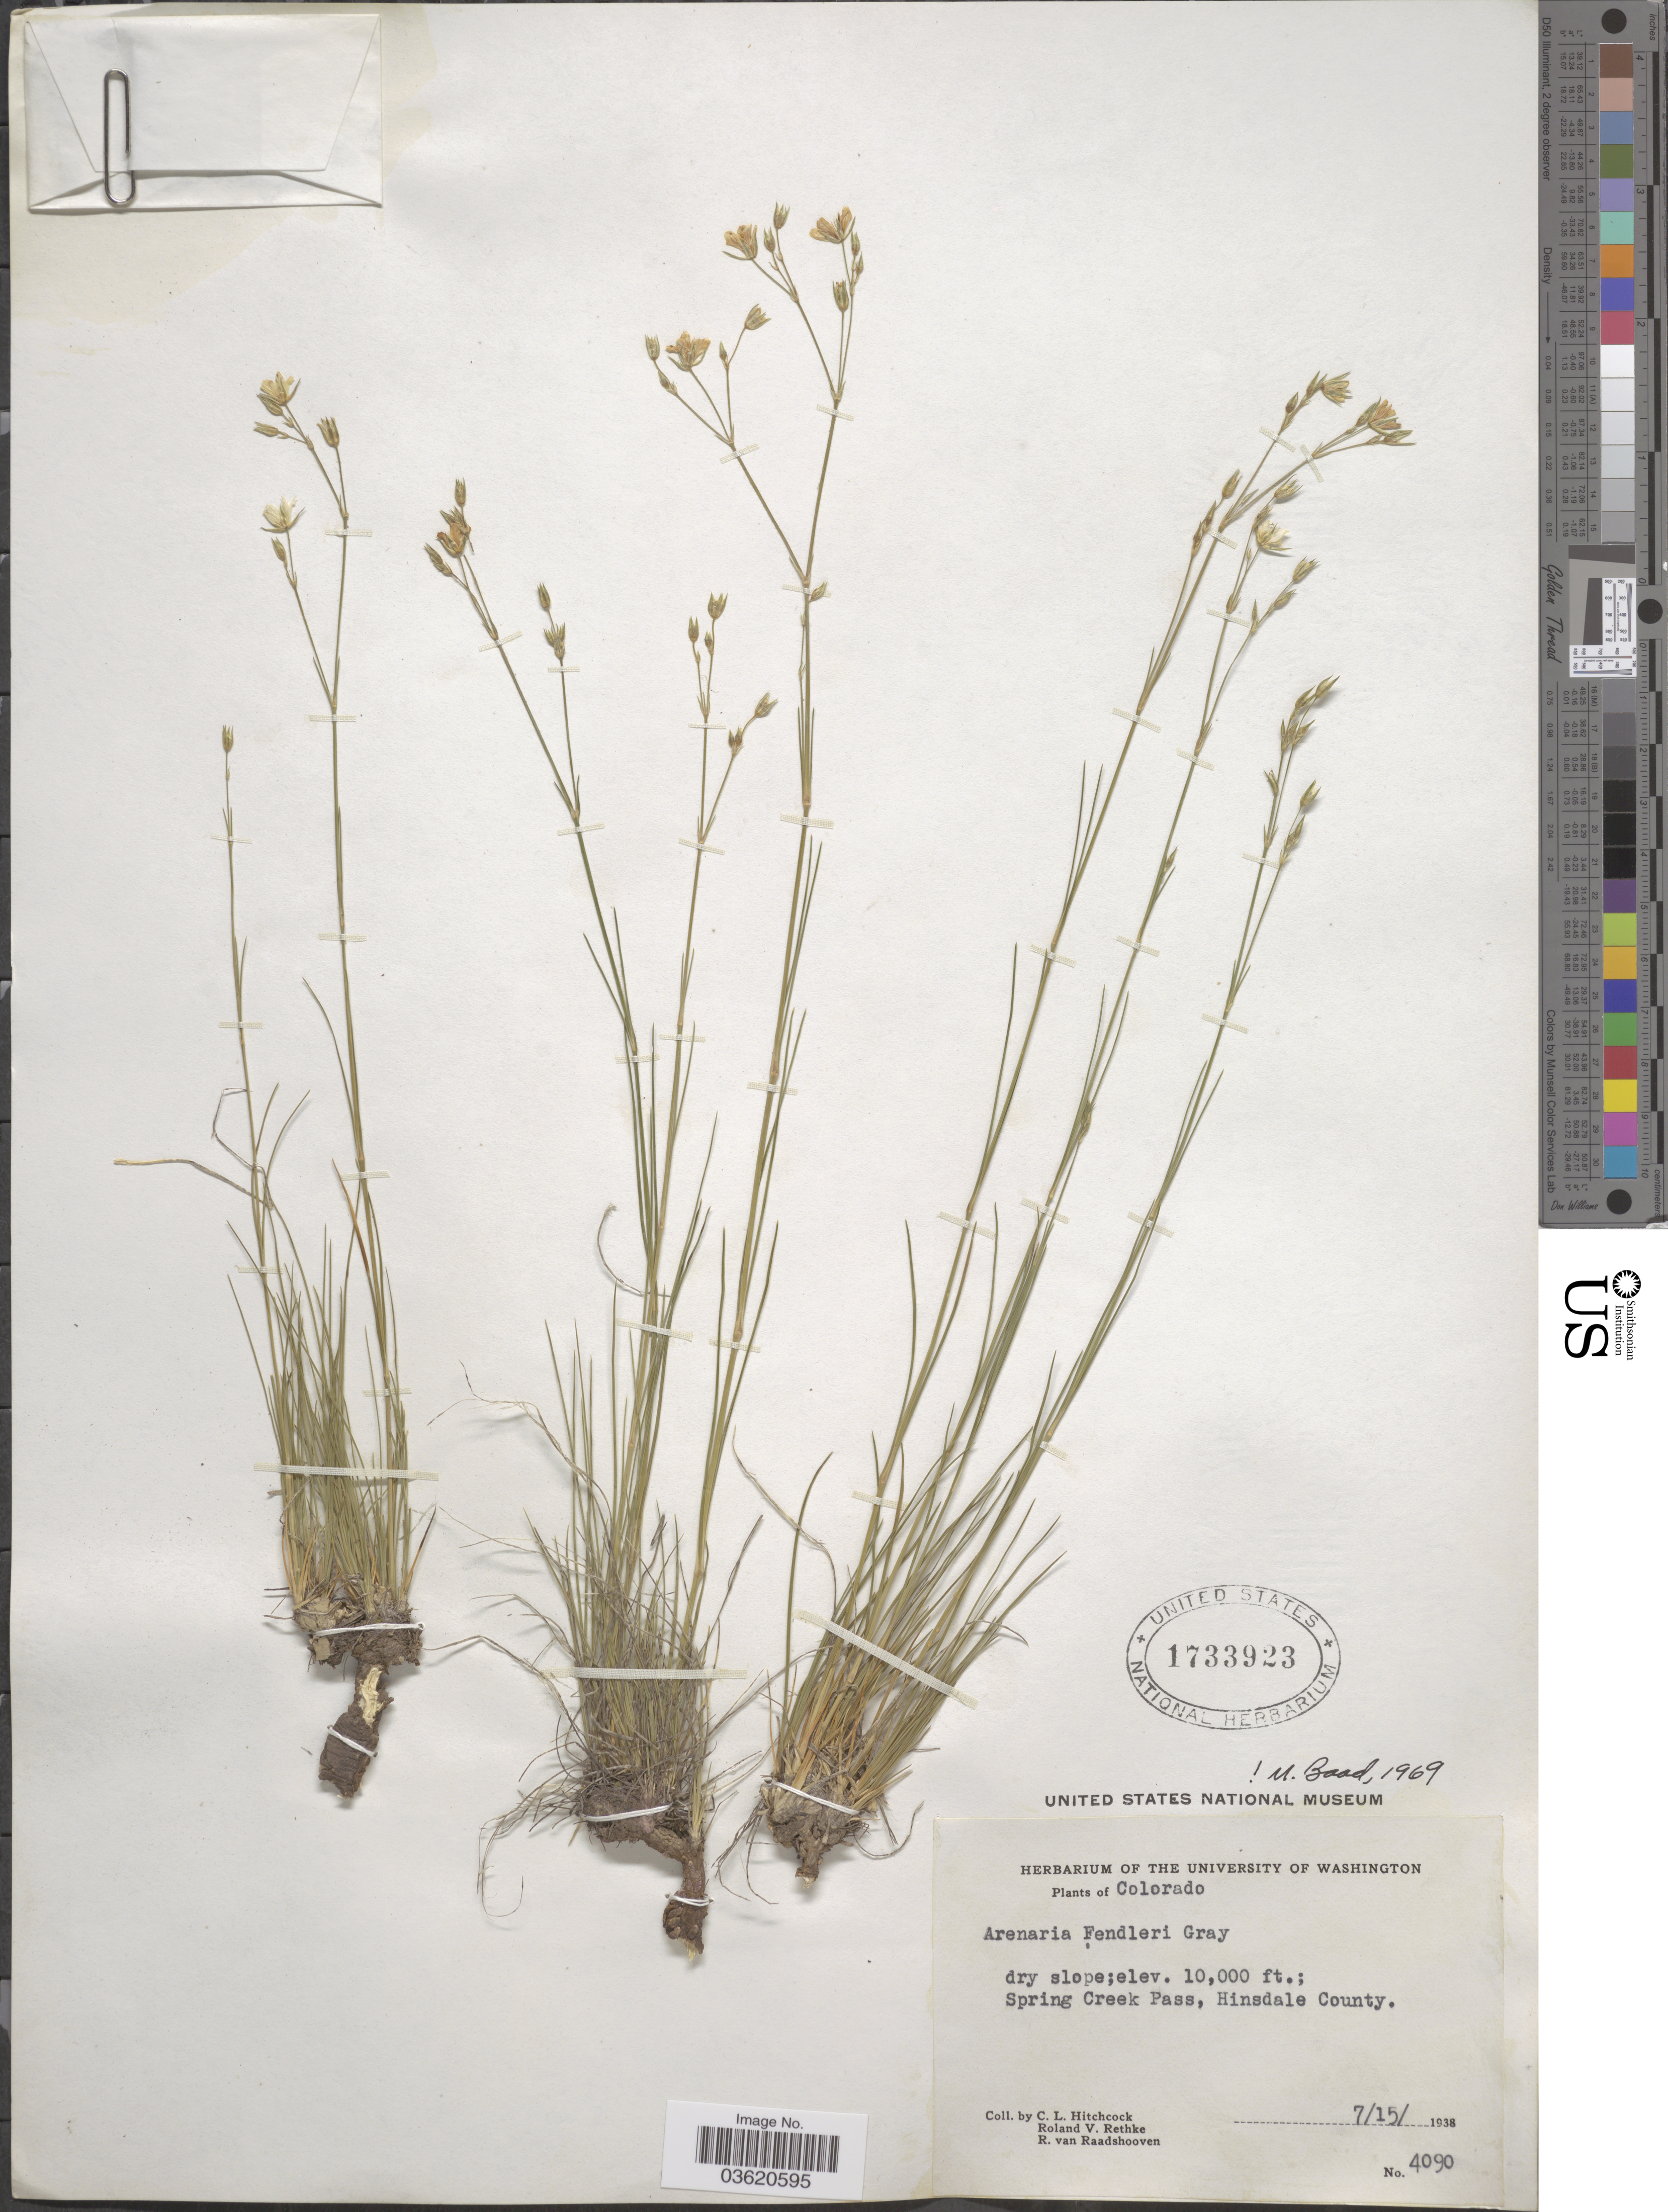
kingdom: Plantae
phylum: Tracheophyta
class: Magnoliopsida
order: Caryophyllales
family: Caryophyllaceae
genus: Eremogone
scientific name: Eremogone fendleri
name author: (A. Gray) Ikonn.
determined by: U.S. National Herbarium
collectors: C. L. Hitchcock, R. Rethke & R. Raadshooven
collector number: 4090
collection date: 1938-07-15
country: United States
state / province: Colorado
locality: Spring Creek Pass, Hinsdale County.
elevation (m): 3048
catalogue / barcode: US 1733923